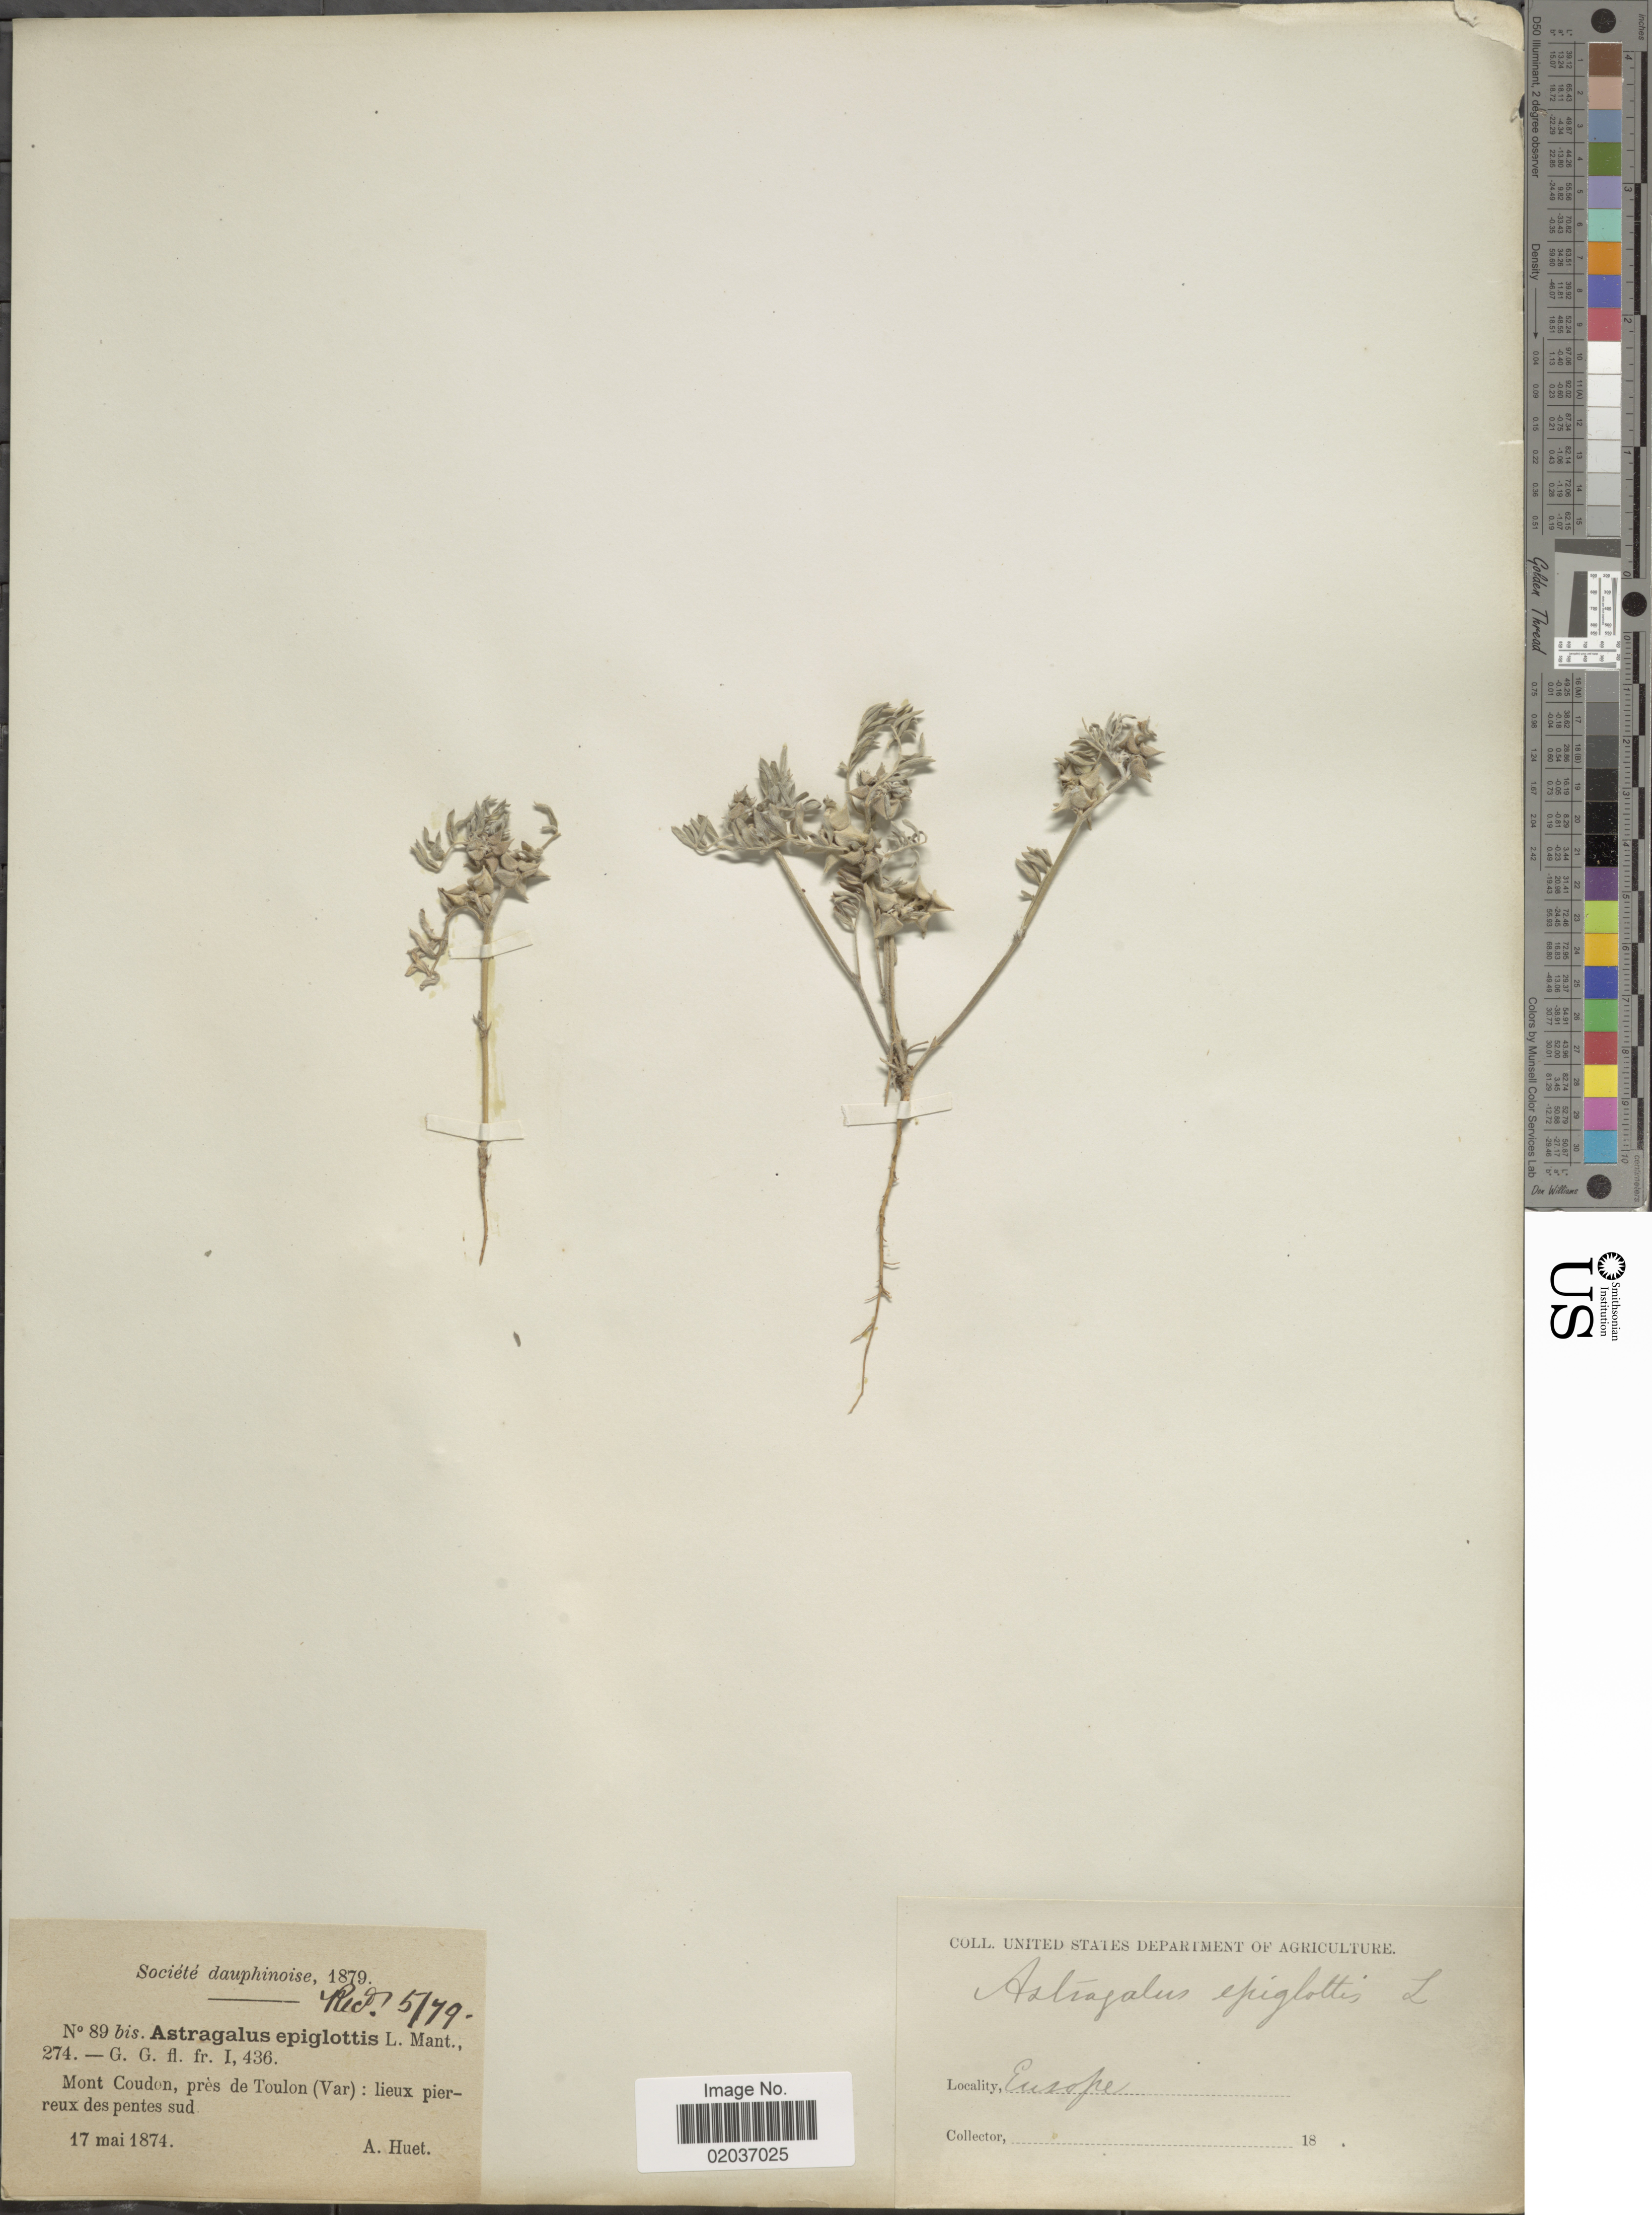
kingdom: Plantae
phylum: Tracheophyta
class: Magnoliopsida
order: Fabales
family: Fabaceae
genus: Astragalus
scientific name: Astragalus epiglottis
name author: L.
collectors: A. Huet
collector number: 89bis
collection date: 1874-05-17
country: France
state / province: Provence-Alpes-Côte d'Azur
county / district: Var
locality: Europe. Mont Coudon, près de Toulon (Var)